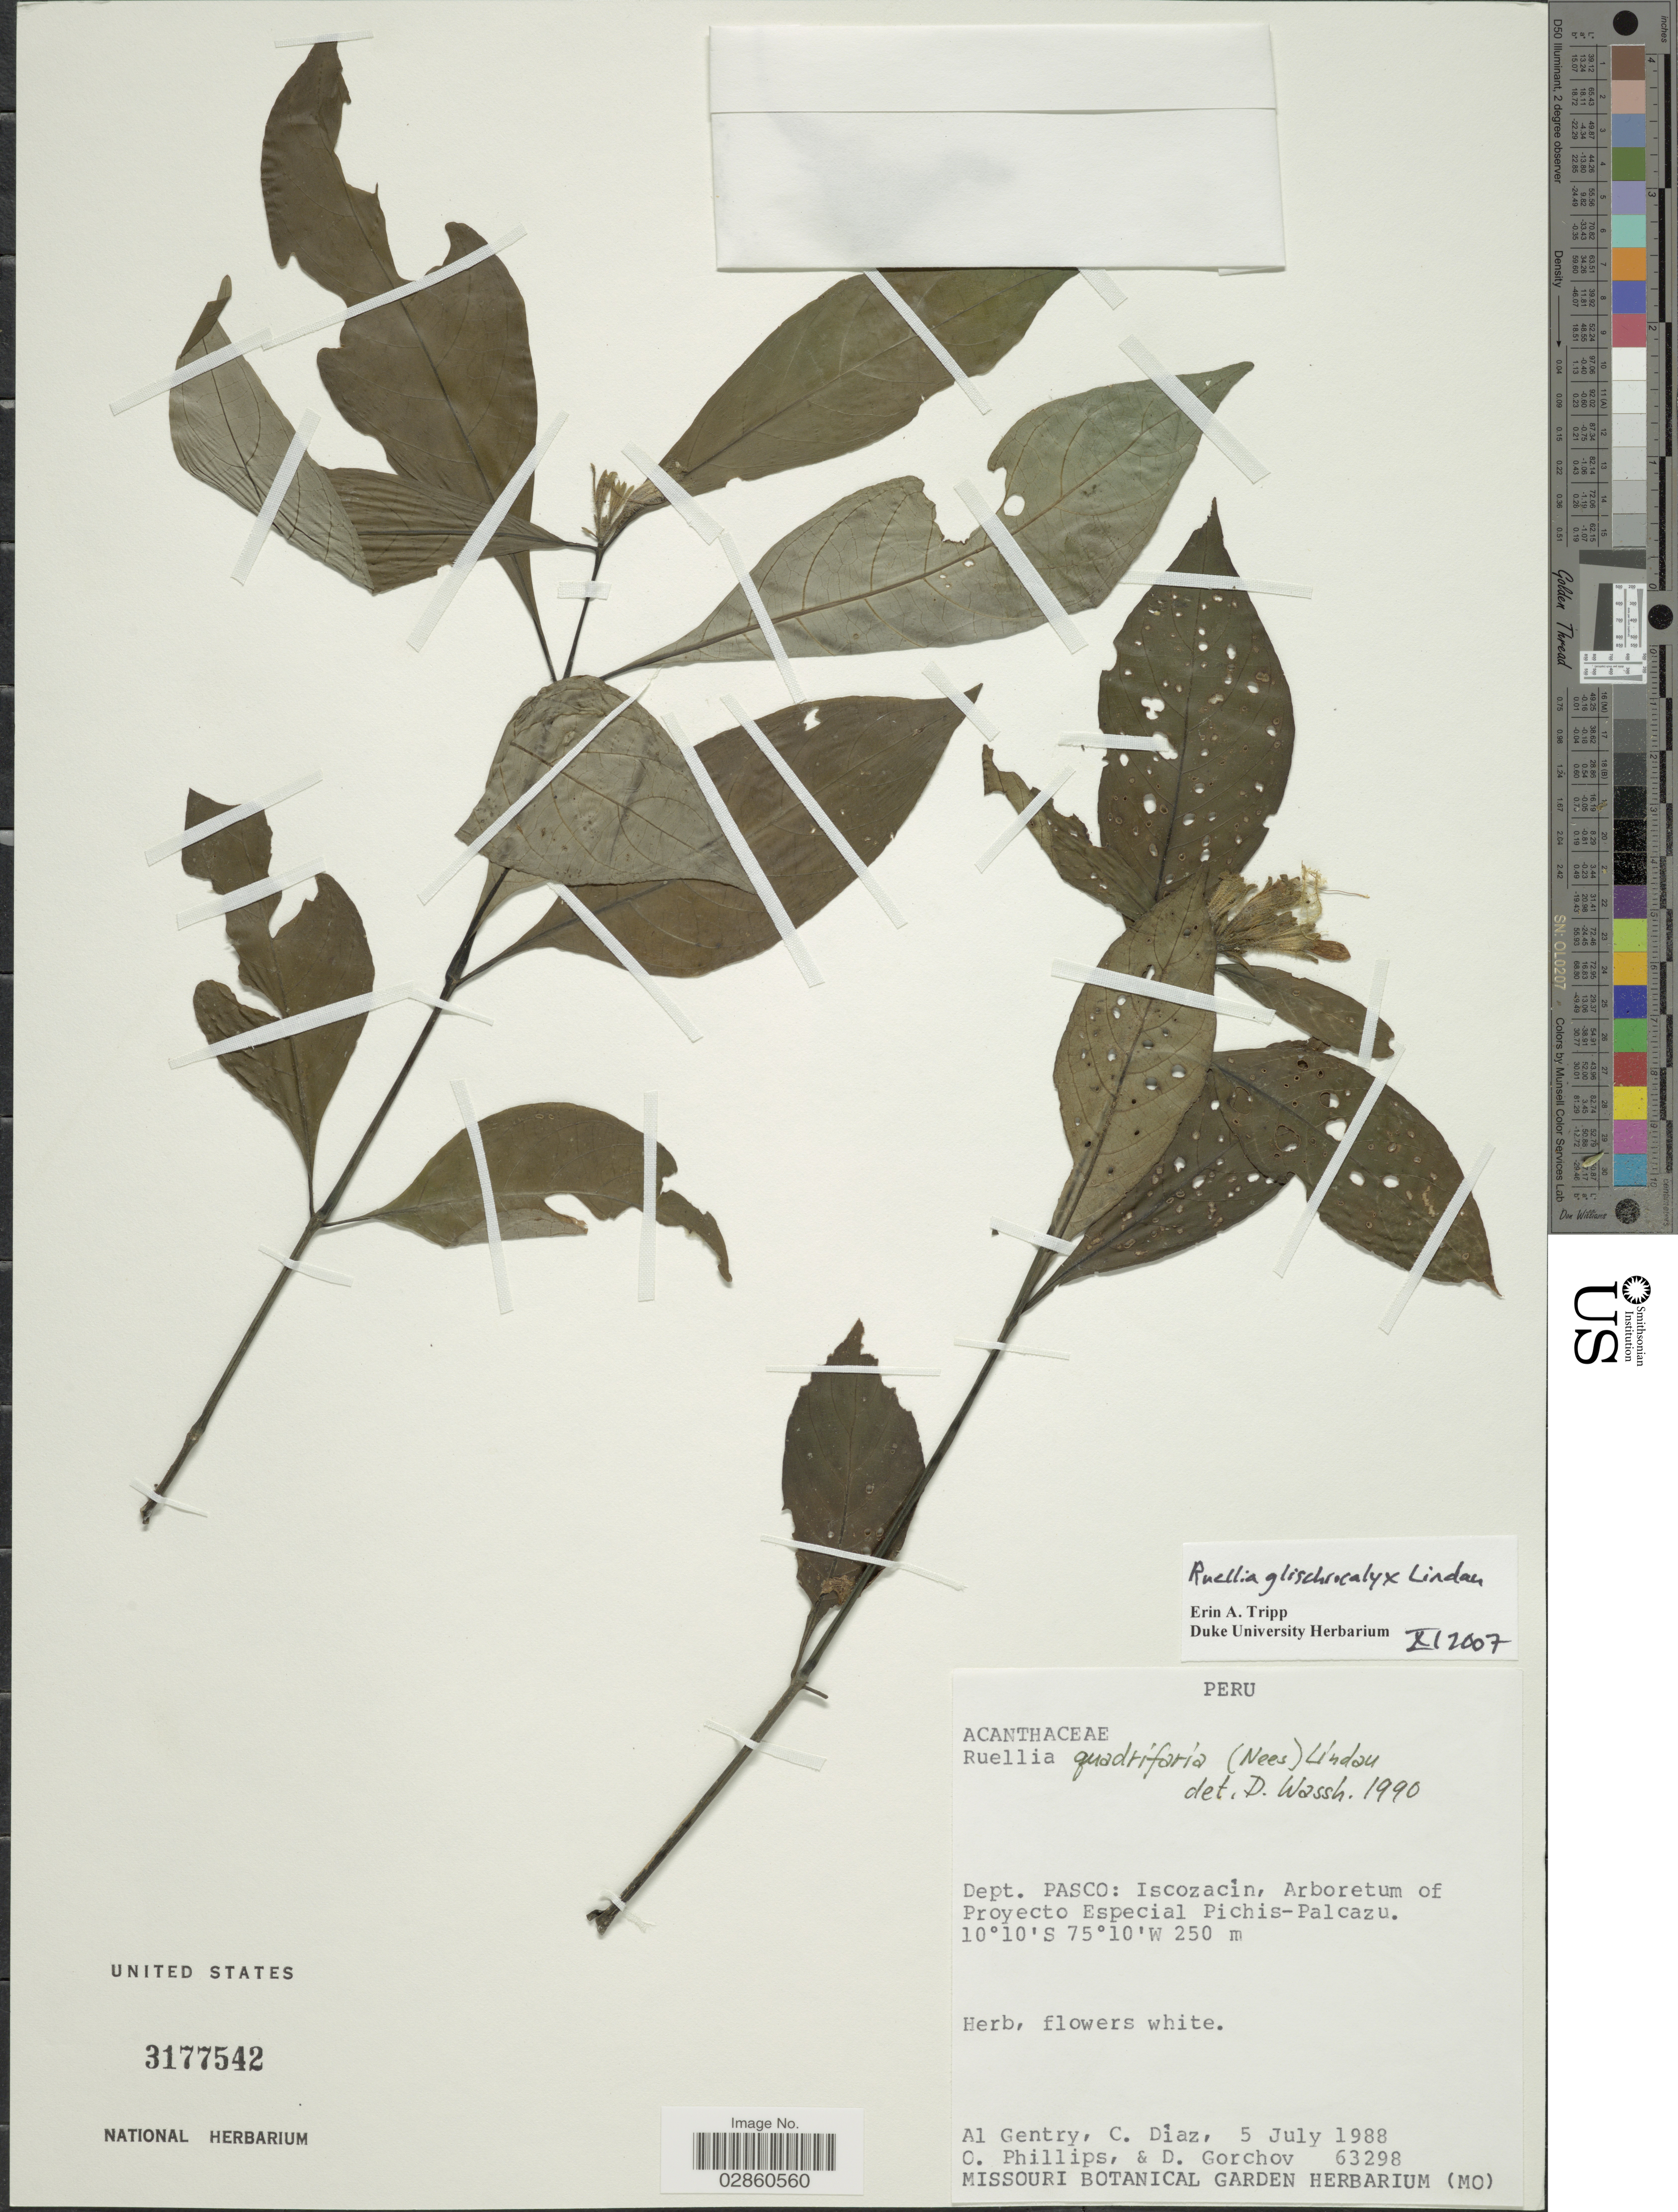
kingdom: Plantae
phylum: Tracheophyta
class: Magnoliopsida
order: Lamiales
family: Acanthaceae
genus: Ruellia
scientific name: Ruellia glischrocalyx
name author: Lindau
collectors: A. H. Gentry, C. Díaz, O. Phillips & D. Gorchov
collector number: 63298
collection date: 1988-07-05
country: Peru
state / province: Pasco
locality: Dept. Pasco: Iscozacín, Arboretum of Proyecto Especial Pichis-Palcazu.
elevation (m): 250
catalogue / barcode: US 3177542